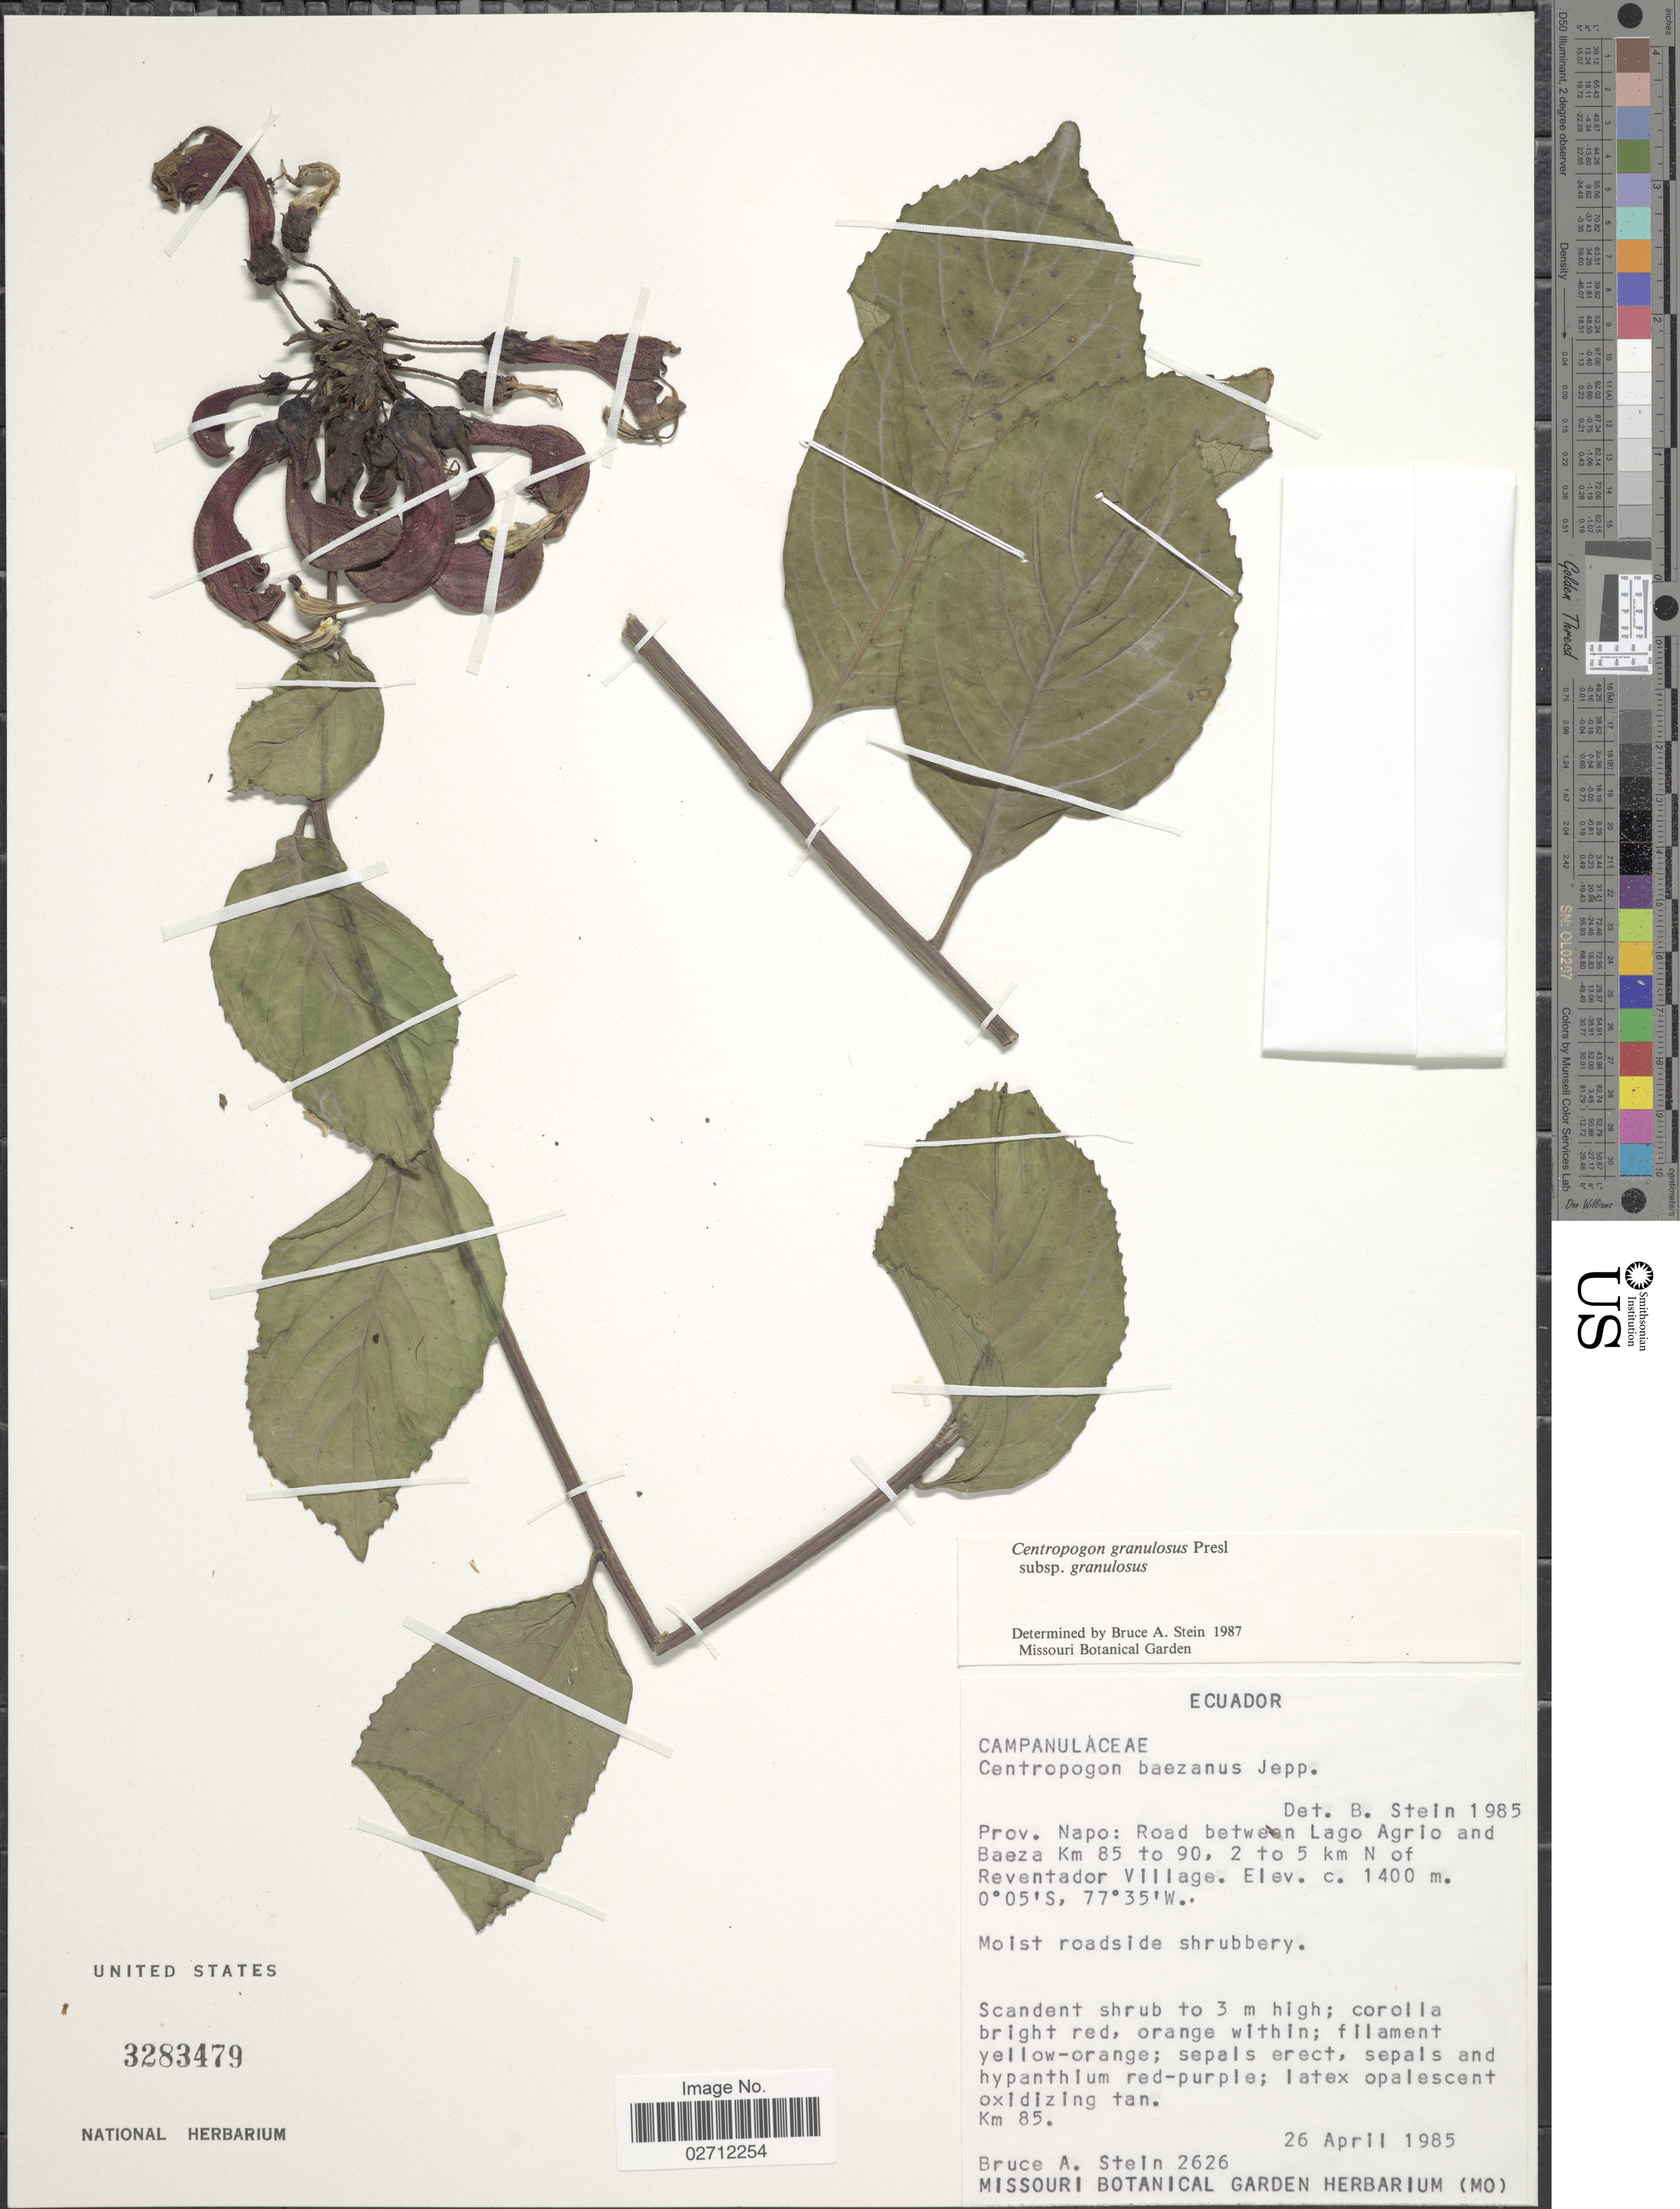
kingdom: Plantae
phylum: Tracheophyta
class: Magnoliopsida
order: Asterales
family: Campanulaceae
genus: Centropogon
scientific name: Centropogon granulosus subsp. granulosus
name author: C. Presl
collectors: B. A. Stein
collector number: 2626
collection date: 1985-04-26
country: Ecuador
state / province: Napo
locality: Road between Lago Agrio and Baeza Km 85 to 90, 2 to 5 km N of Reventador Village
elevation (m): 1400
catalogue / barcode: US 3283479